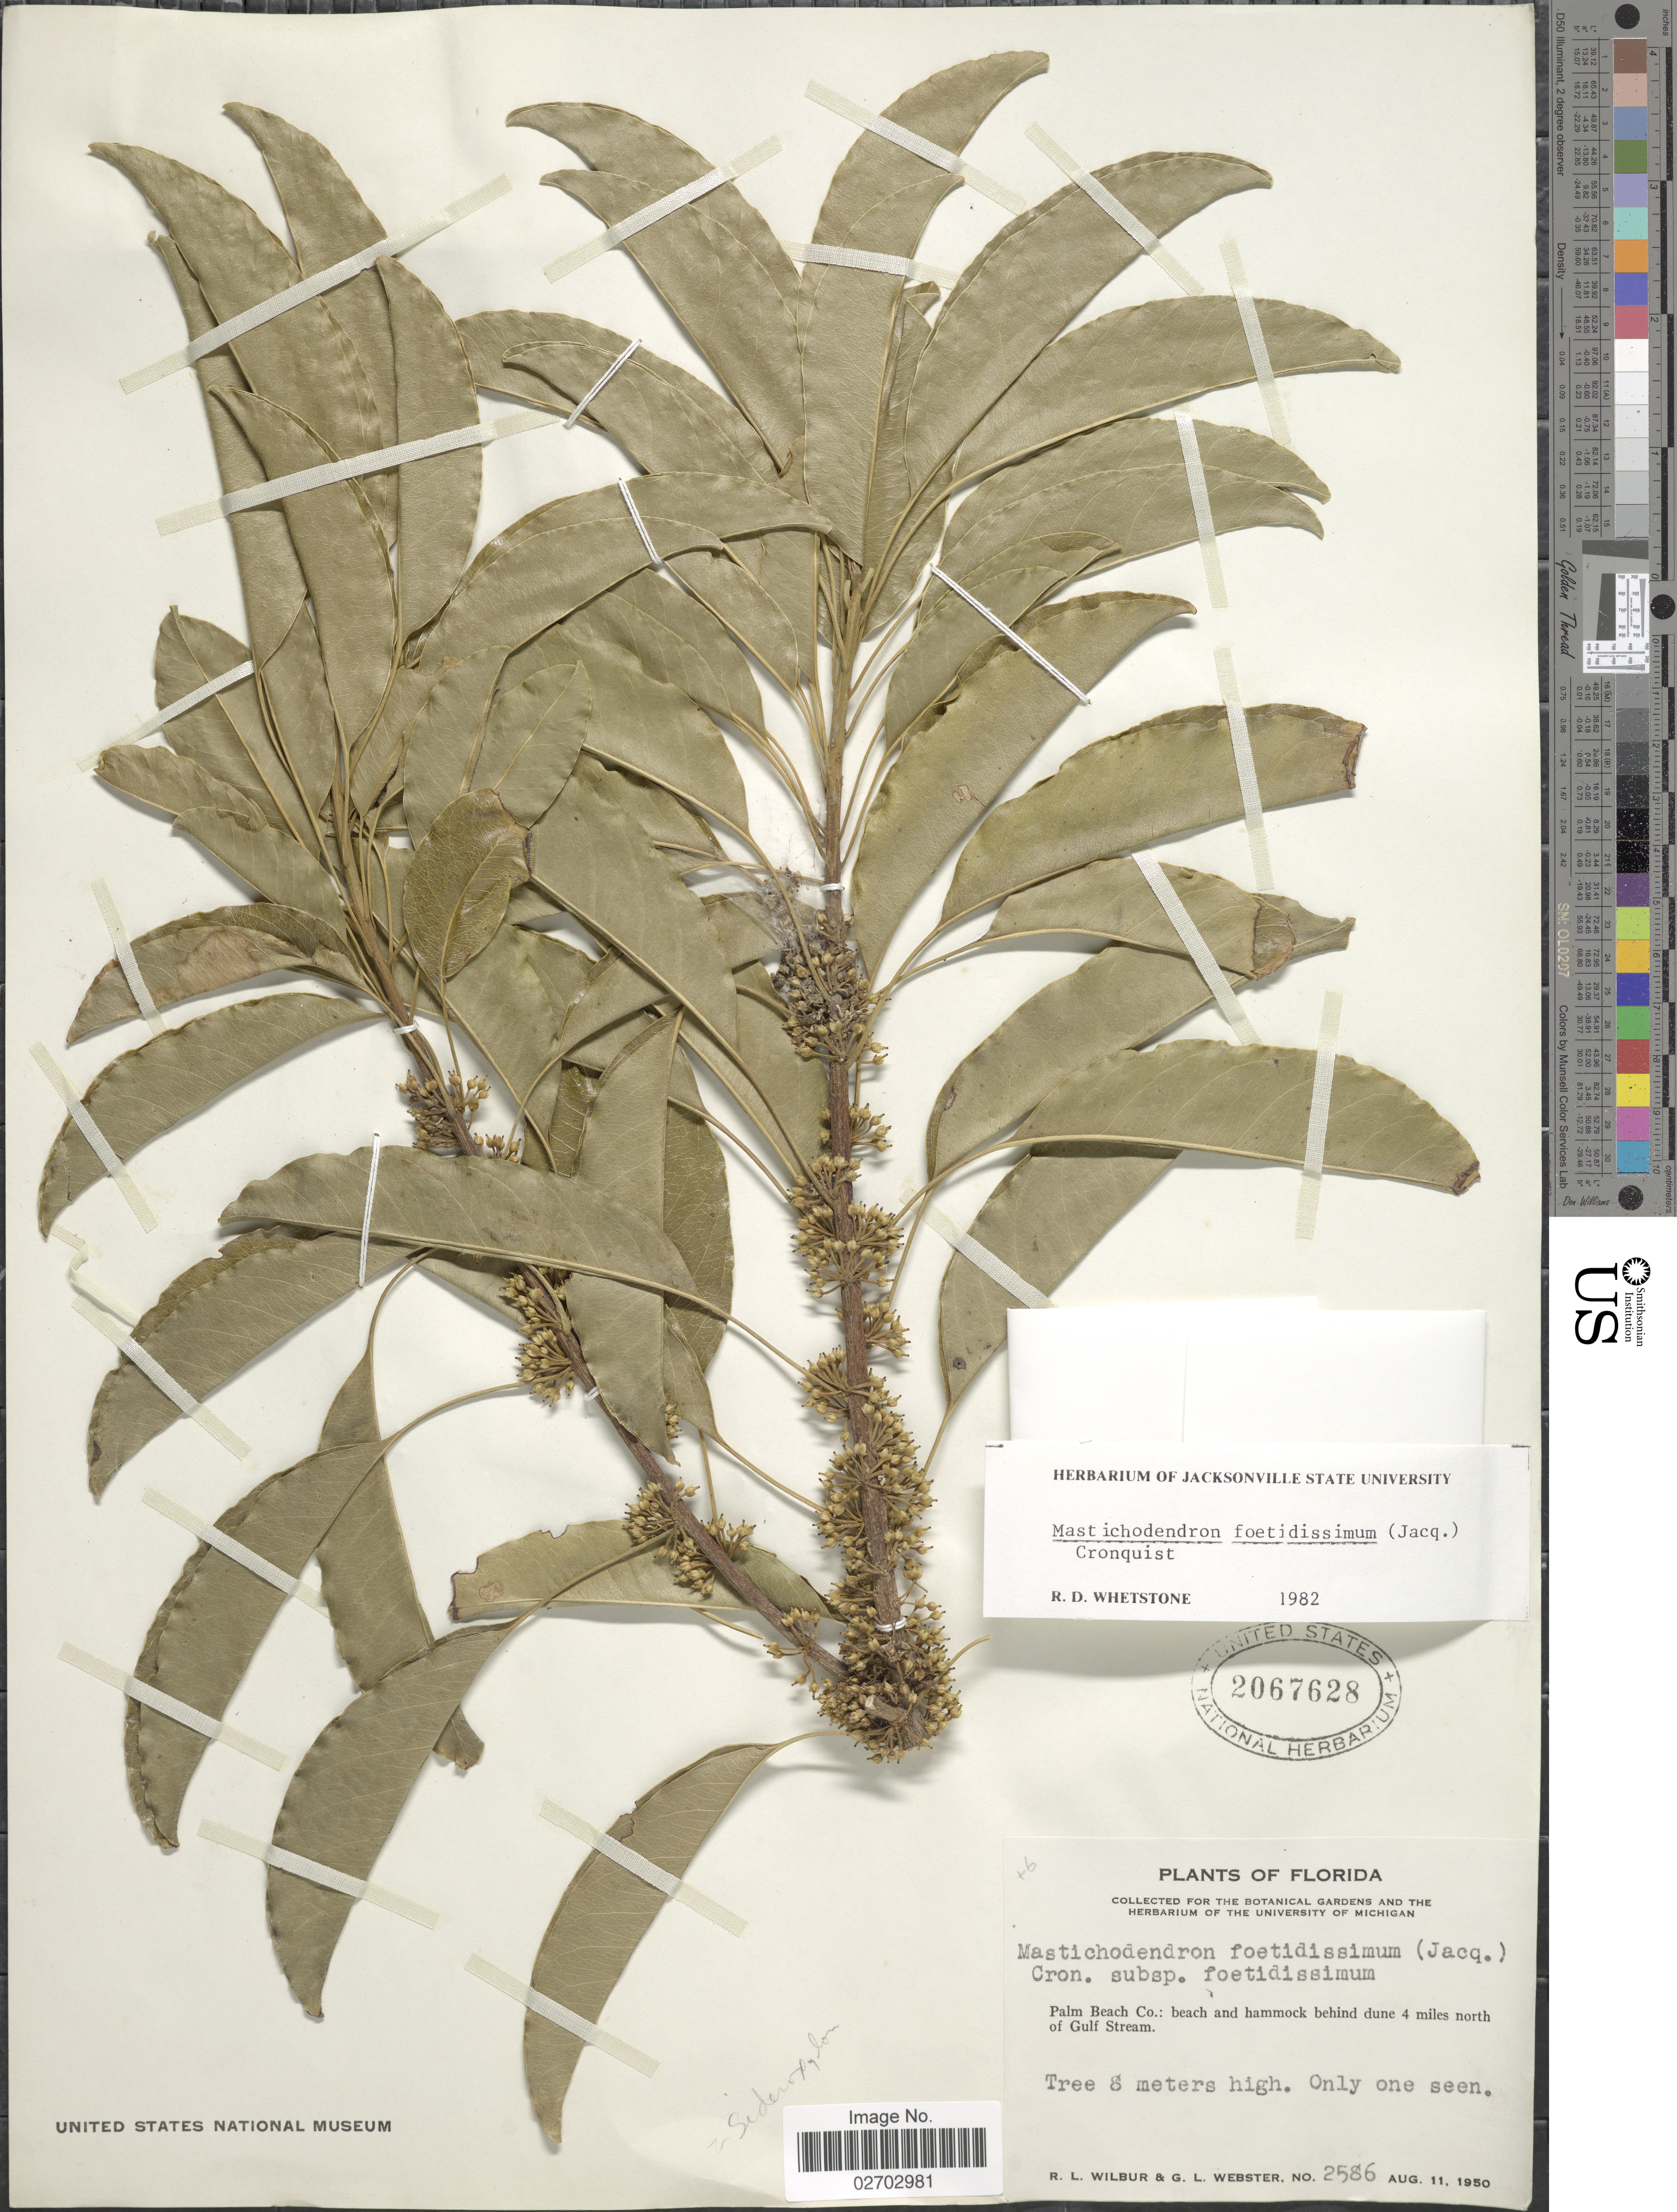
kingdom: Plantae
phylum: Tracheophyta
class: Magnoliopsida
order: Ericales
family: Sapotaceae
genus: Sideroxylon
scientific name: Sideroxylon foetidissimum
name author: Jacq.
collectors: R. L. Wilbur & G. L. Webster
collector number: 2586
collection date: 1950-08-11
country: United States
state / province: Florida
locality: Palm Beach Co.: beach and hammock behind dune 4 miles north of Gulf Stream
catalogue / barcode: US 2067628